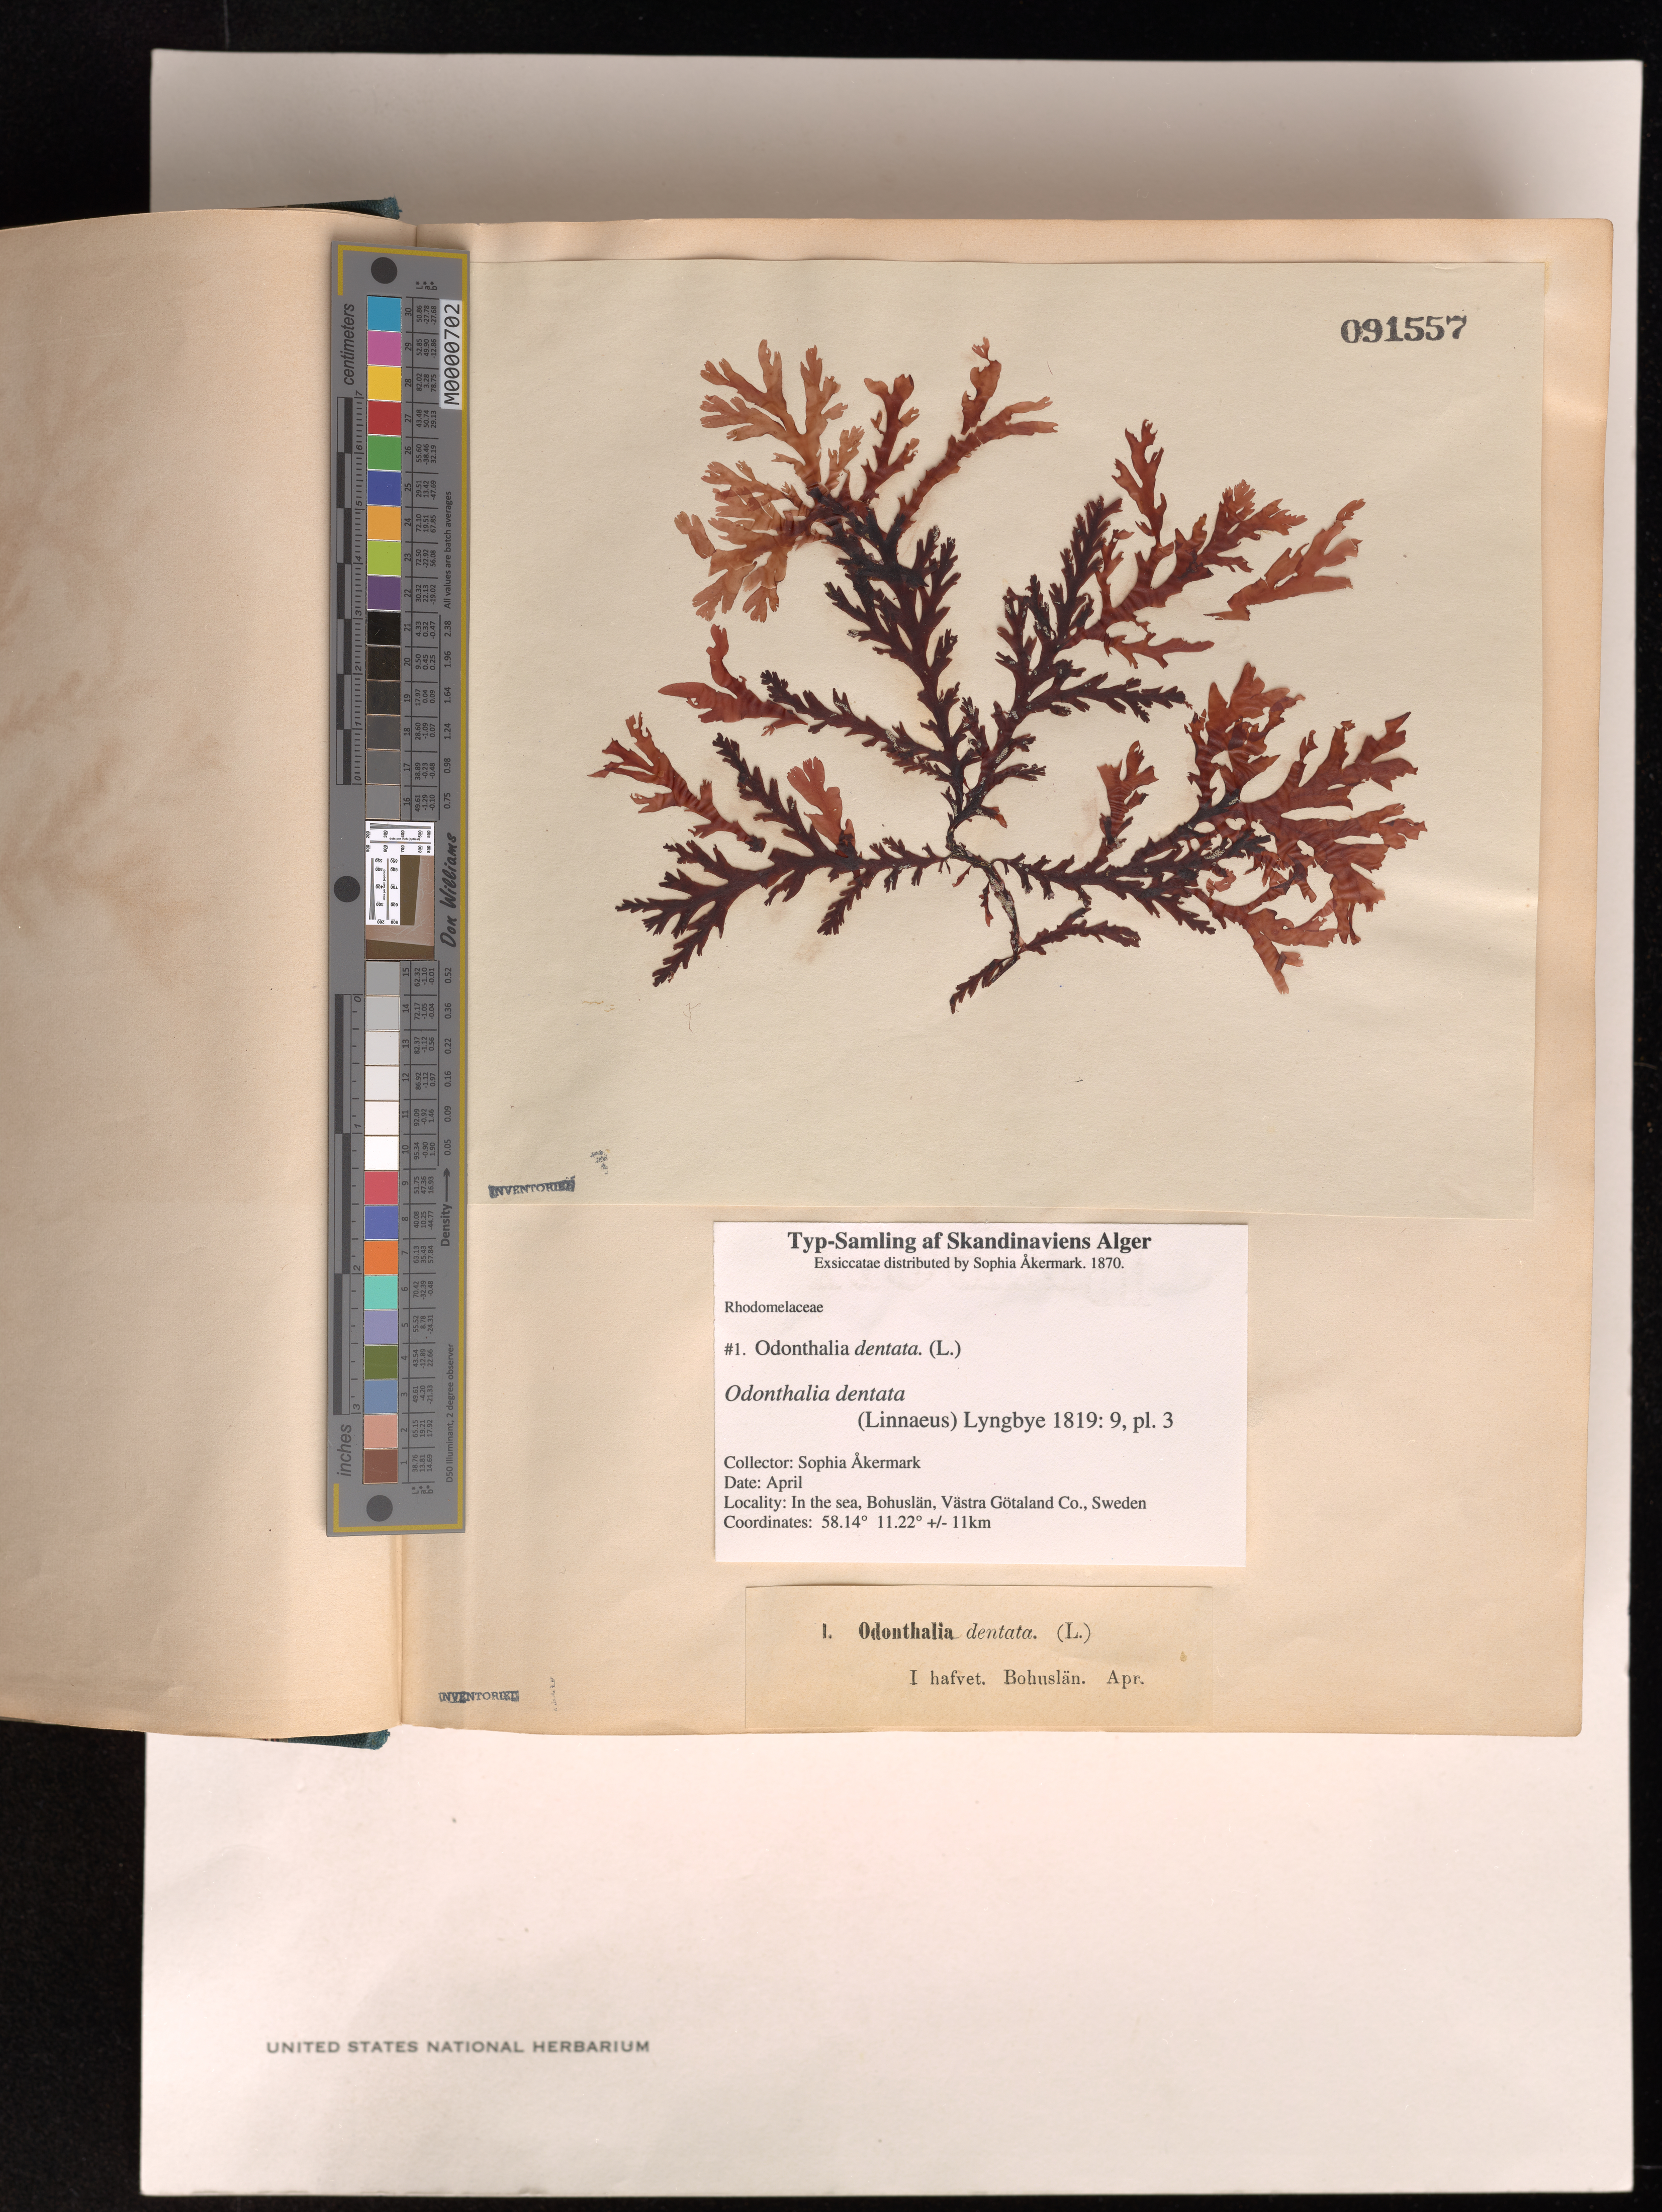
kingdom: Plantae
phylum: Rhodophyta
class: Florideophyceae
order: Ceramiales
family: Rhodomelaceae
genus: Odonthalia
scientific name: Odonthalia dentata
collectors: S. Akermark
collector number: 1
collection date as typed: Apr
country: Sweden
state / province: Västra Götaland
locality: Bohuslan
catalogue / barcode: US 91557